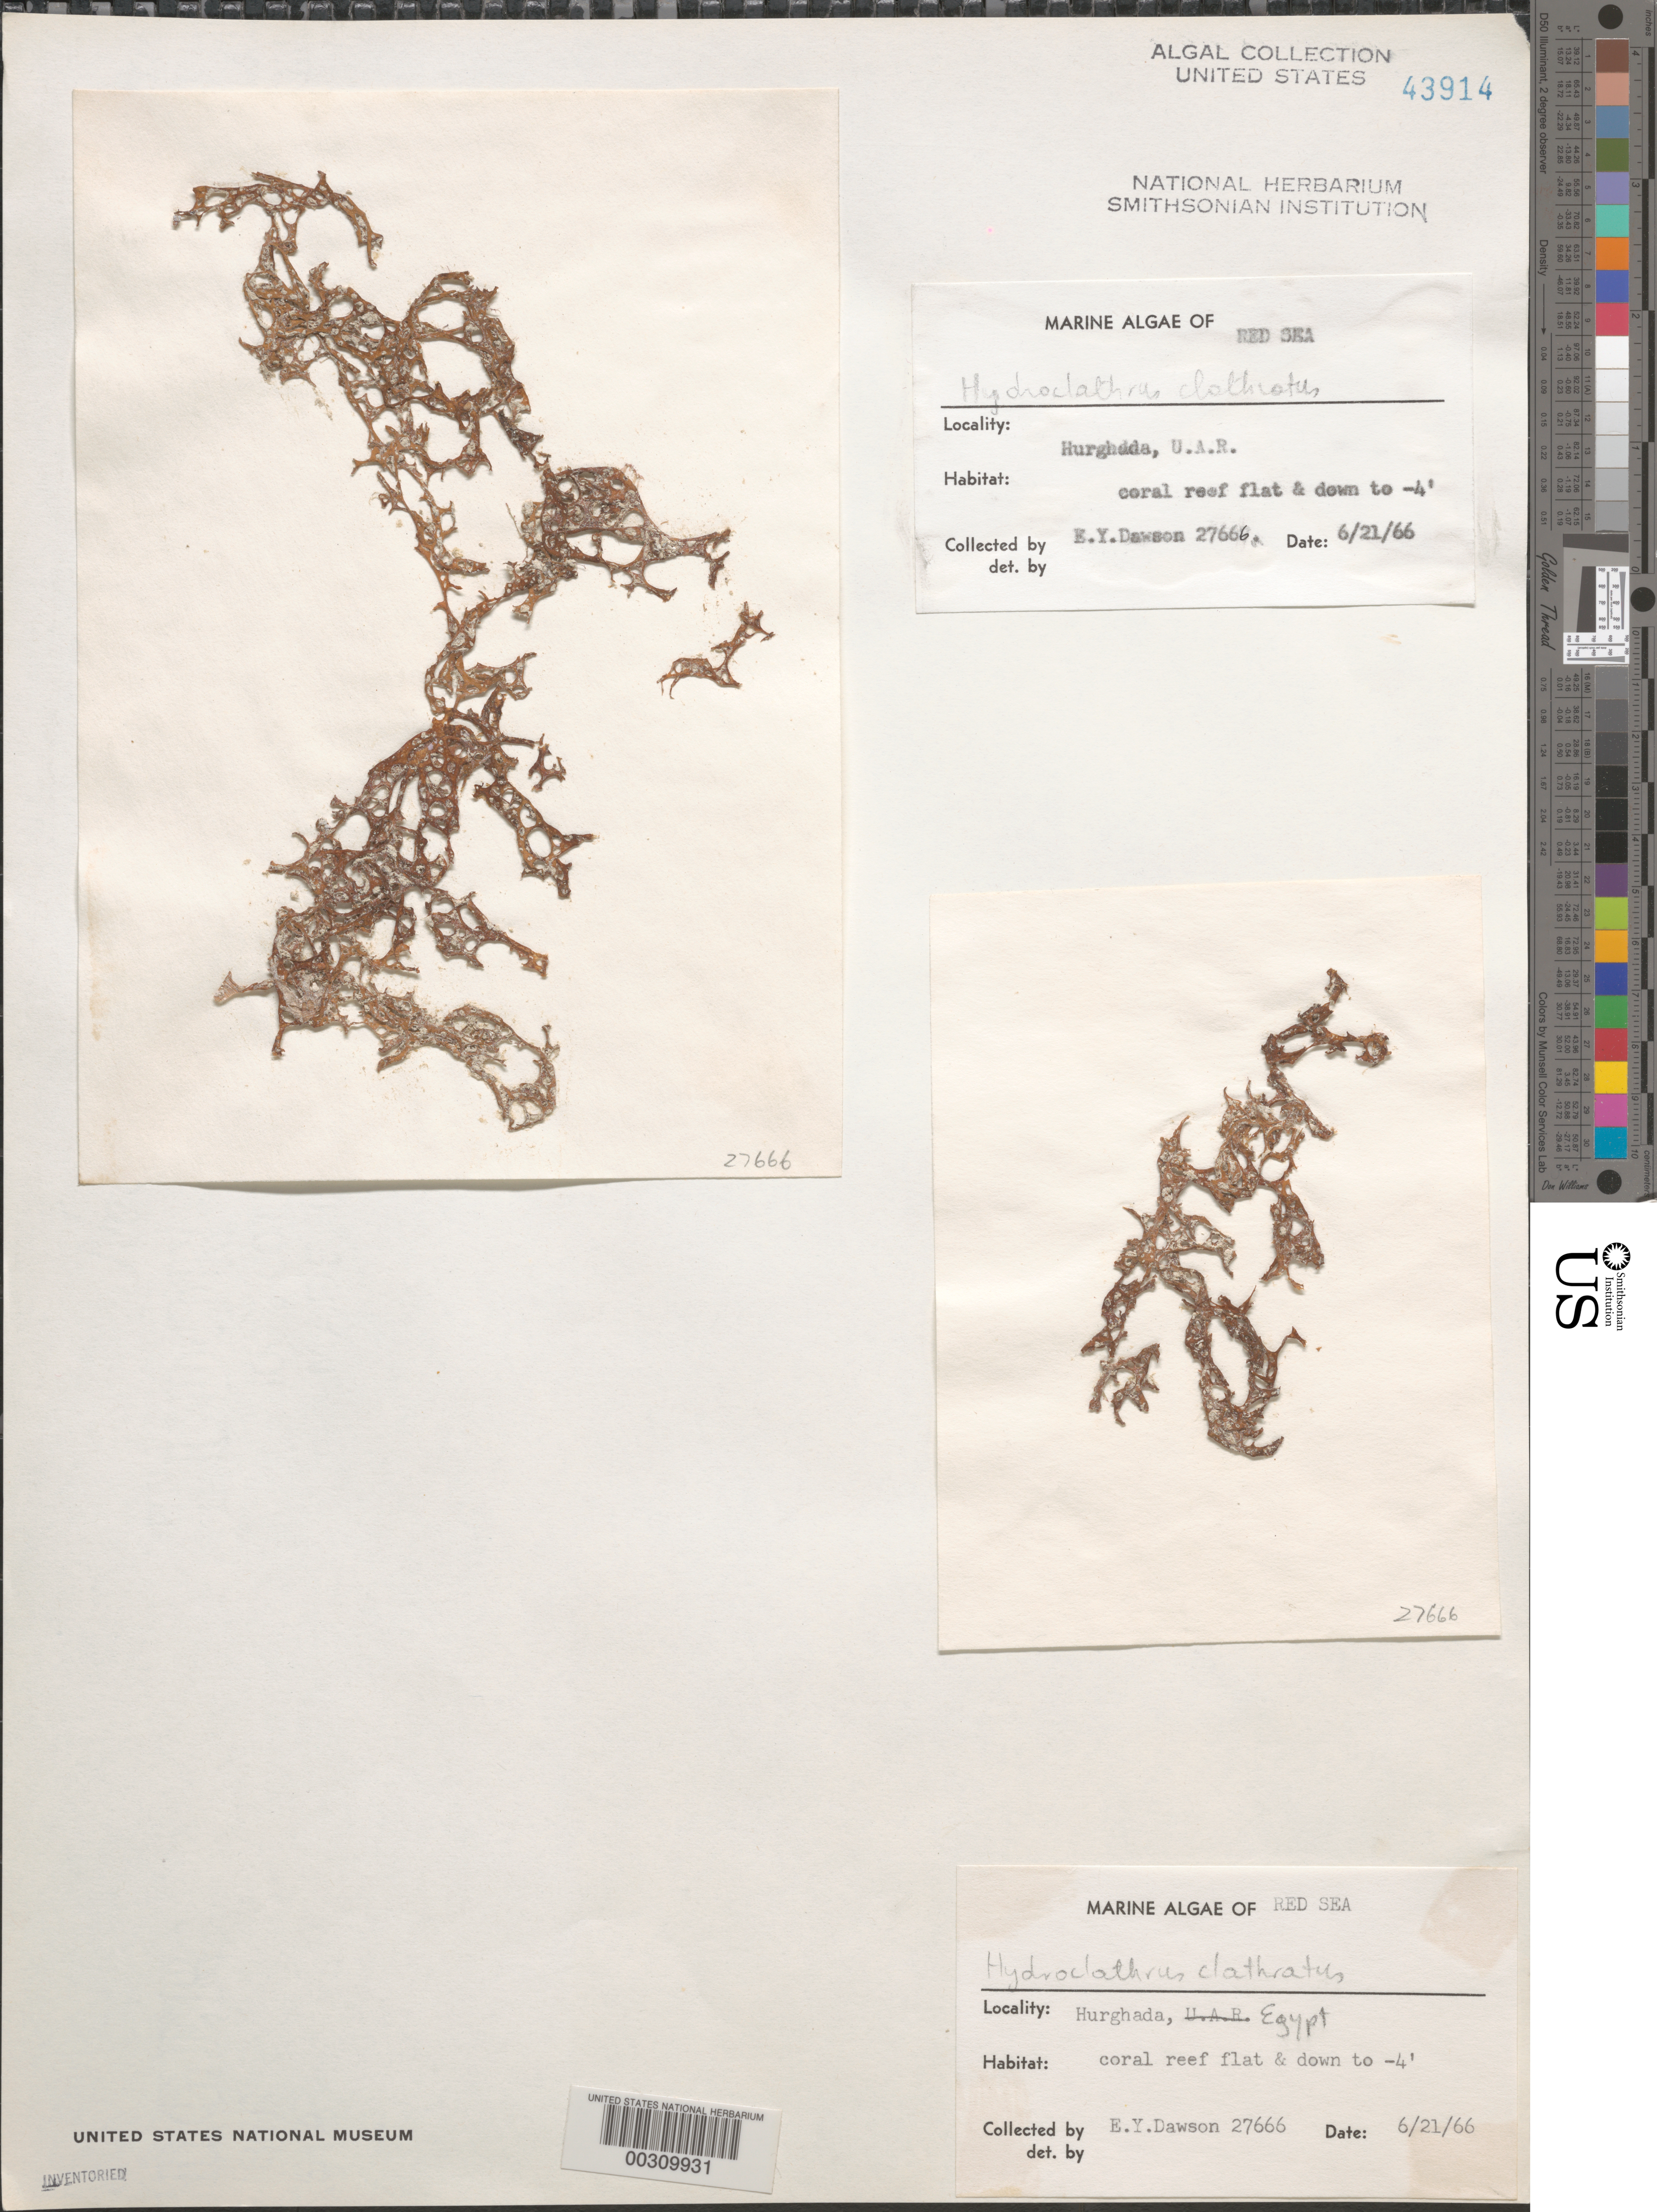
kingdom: Chromista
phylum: Ochrophyta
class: Phaeophyceae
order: Scytosiphonales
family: Scytosiphonaceae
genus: Hydroclathrus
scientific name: Hydroclathrus clathratus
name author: (C. Agardh) M. Howe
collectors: E. Y. Dawson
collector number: EYD 27666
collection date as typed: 21 Jun 1966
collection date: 1966-06-21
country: Egypt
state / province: Al Bahr al Ahmar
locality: Hurghada, Red Sea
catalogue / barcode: US 43914